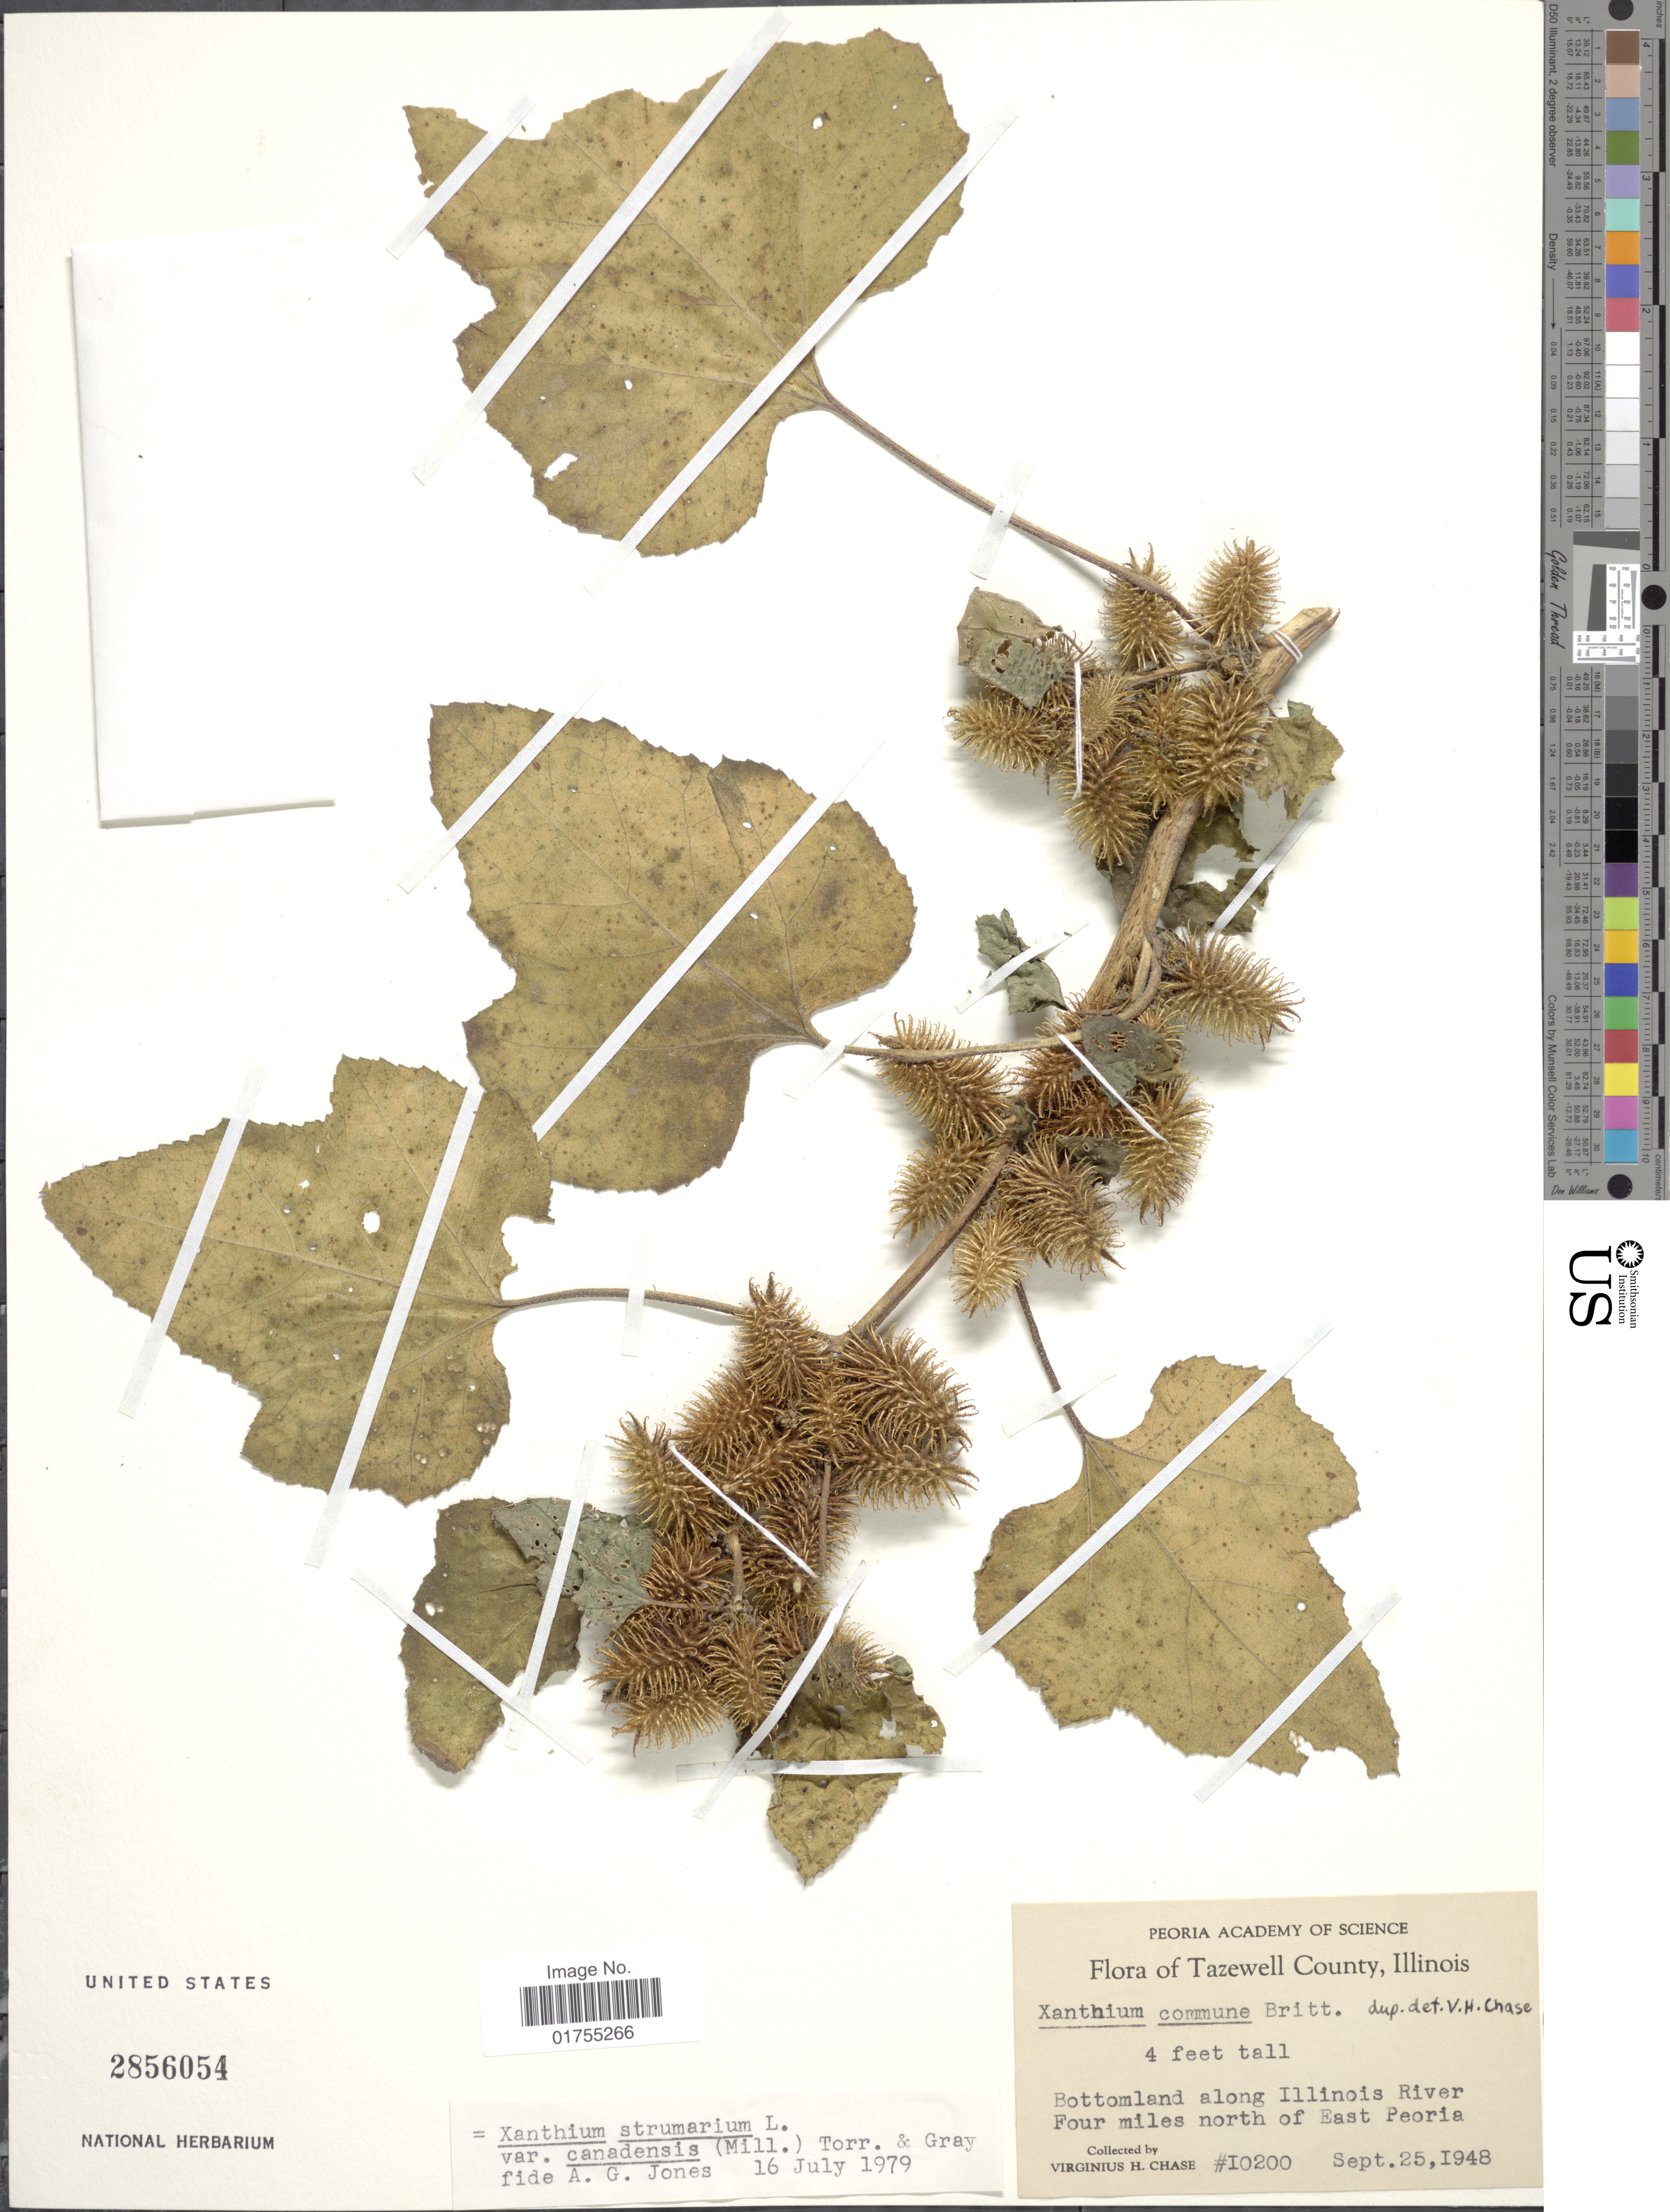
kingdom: Plantae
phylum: Tracheophyta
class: Magnoliopsida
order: Asterales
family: Asteraceae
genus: Xanthium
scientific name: Xanthium strumarium var. canadense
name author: (Mill.) Torr. & A. Gray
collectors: V. H. Chase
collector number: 10200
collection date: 1948-09-25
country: United States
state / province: Illinois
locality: Tazewell County, Bottomland along Illinois River, four miles north of East Peoria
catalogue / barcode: US 2856054